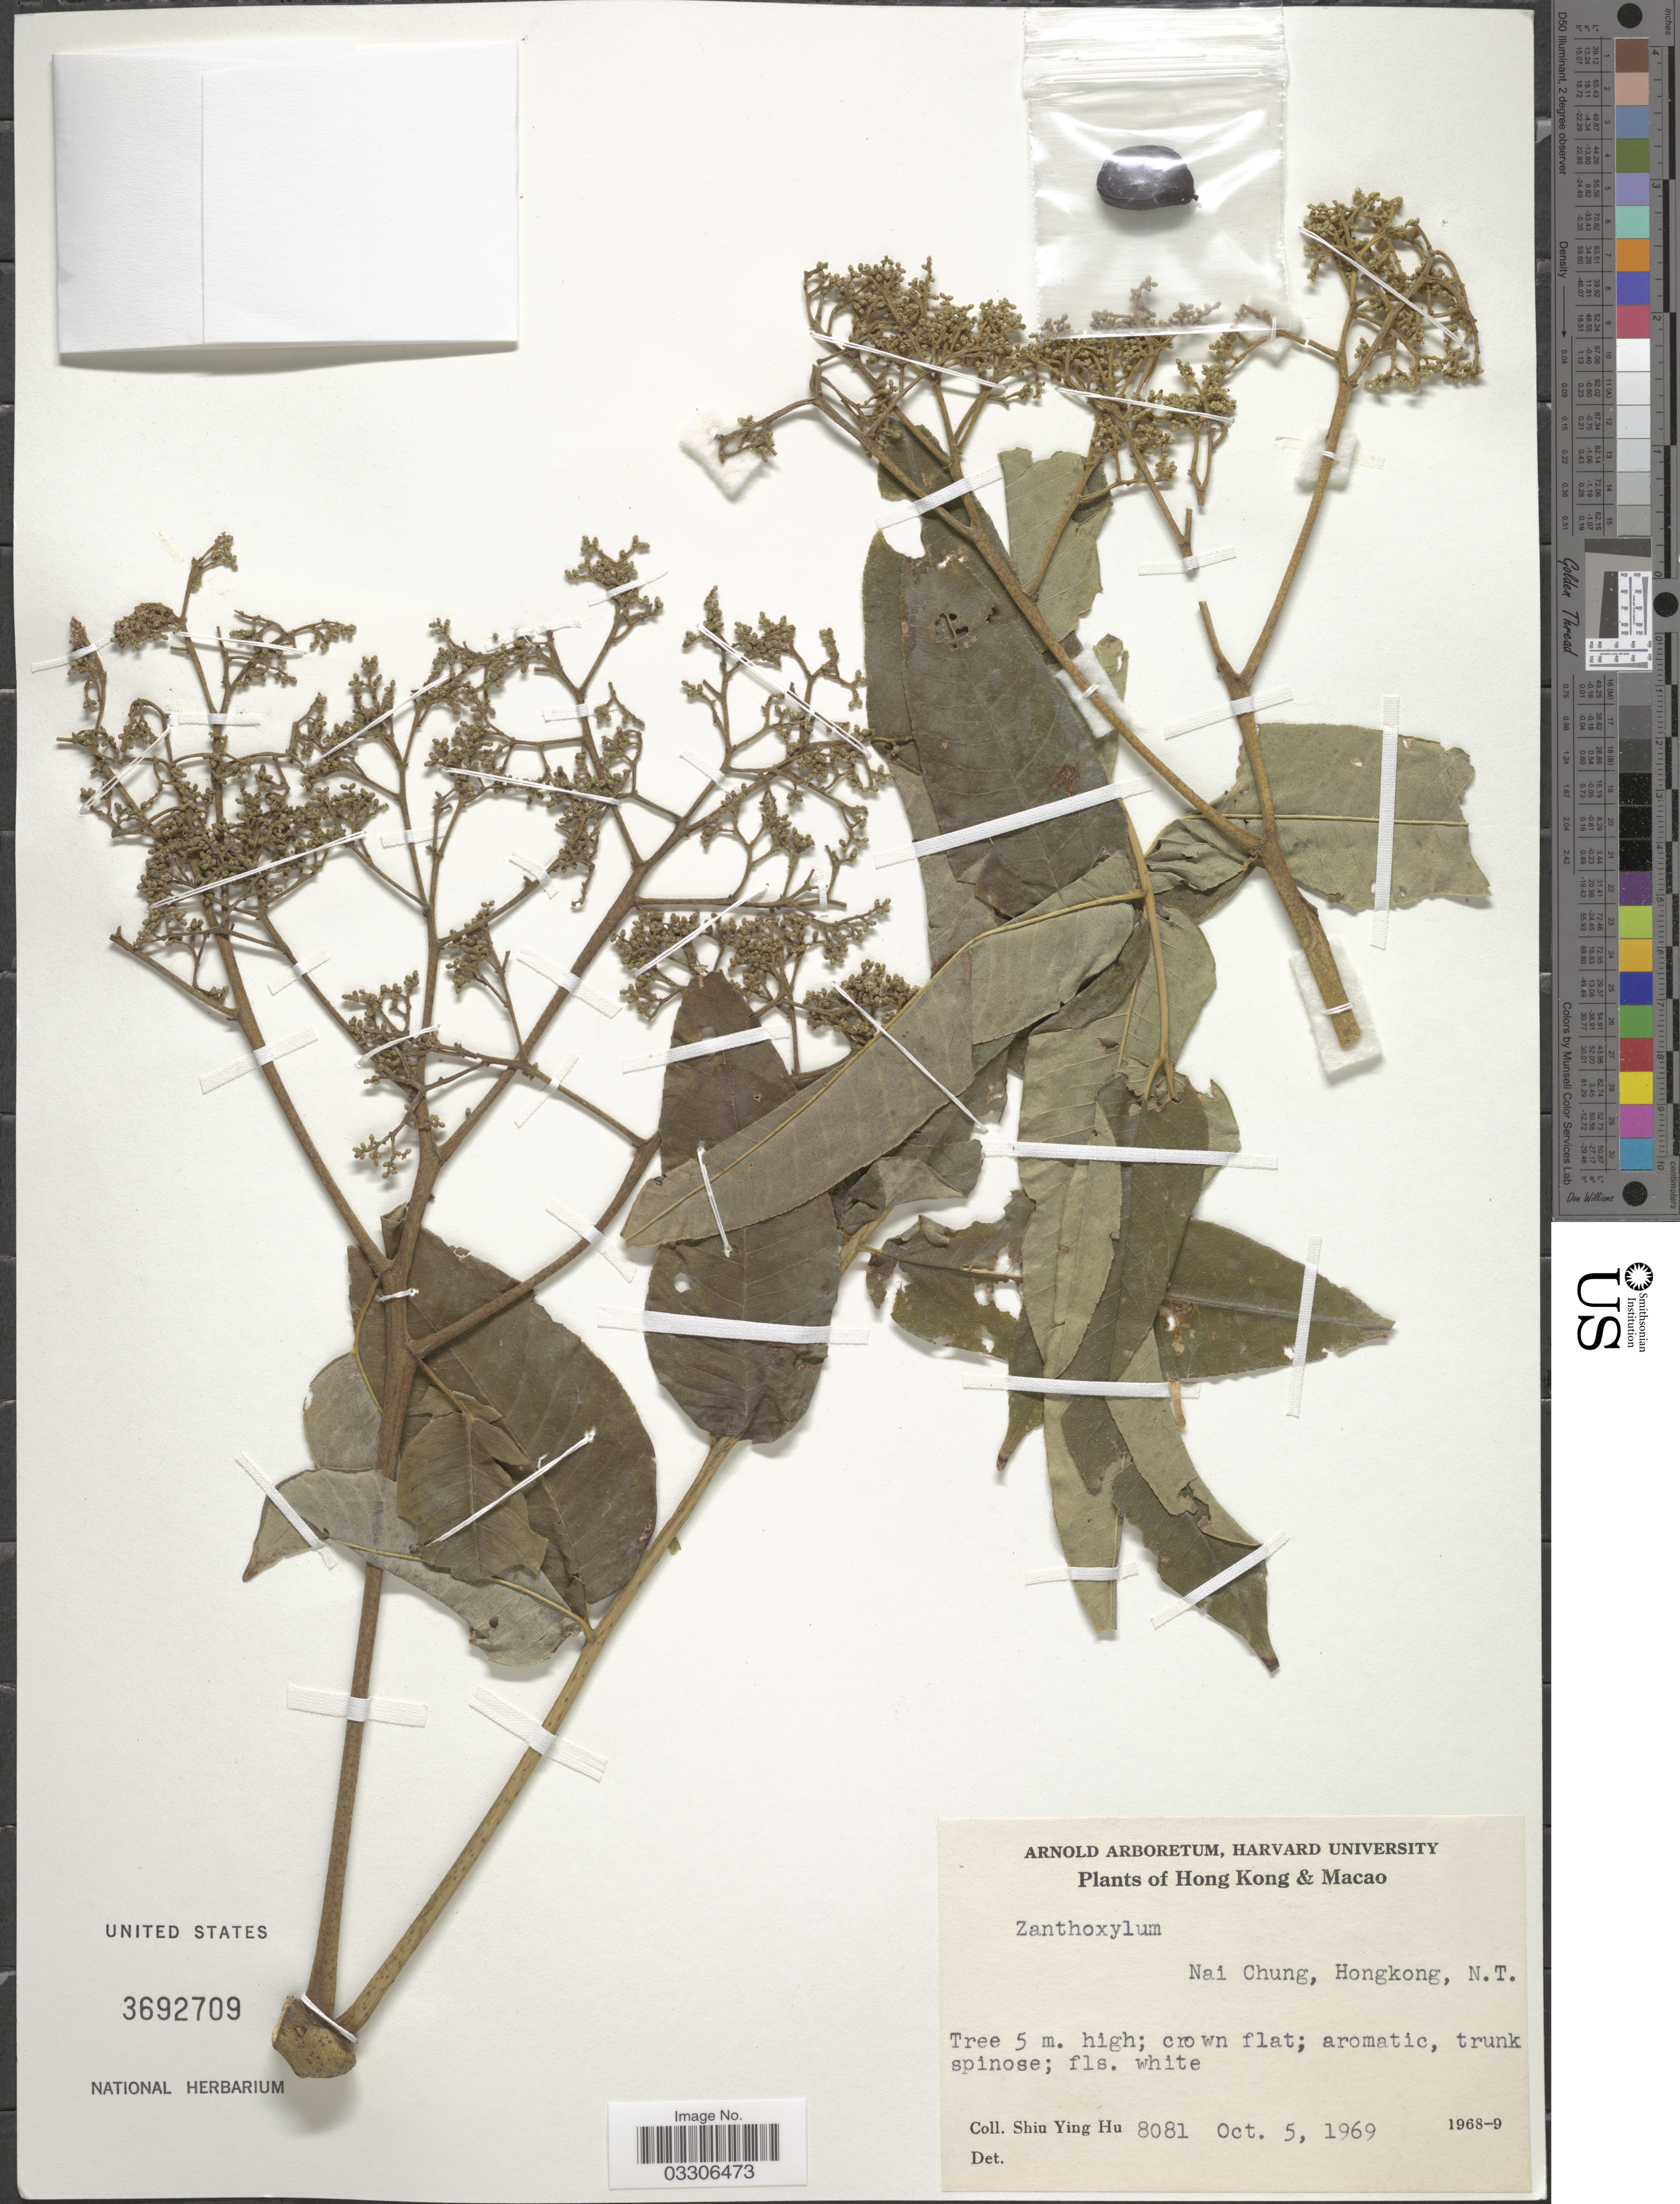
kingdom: Plantae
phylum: Tracheophyta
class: Magnoliopsida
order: Sapindales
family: Rutaceae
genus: Zanthoxylum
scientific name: Zanthoxylum sp.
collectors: S. Y. Hu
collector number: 8081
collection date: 1969-10-05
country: China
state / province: Hong Kong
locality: Macao. Nai Chung, N.T.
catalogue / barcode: US 3692709